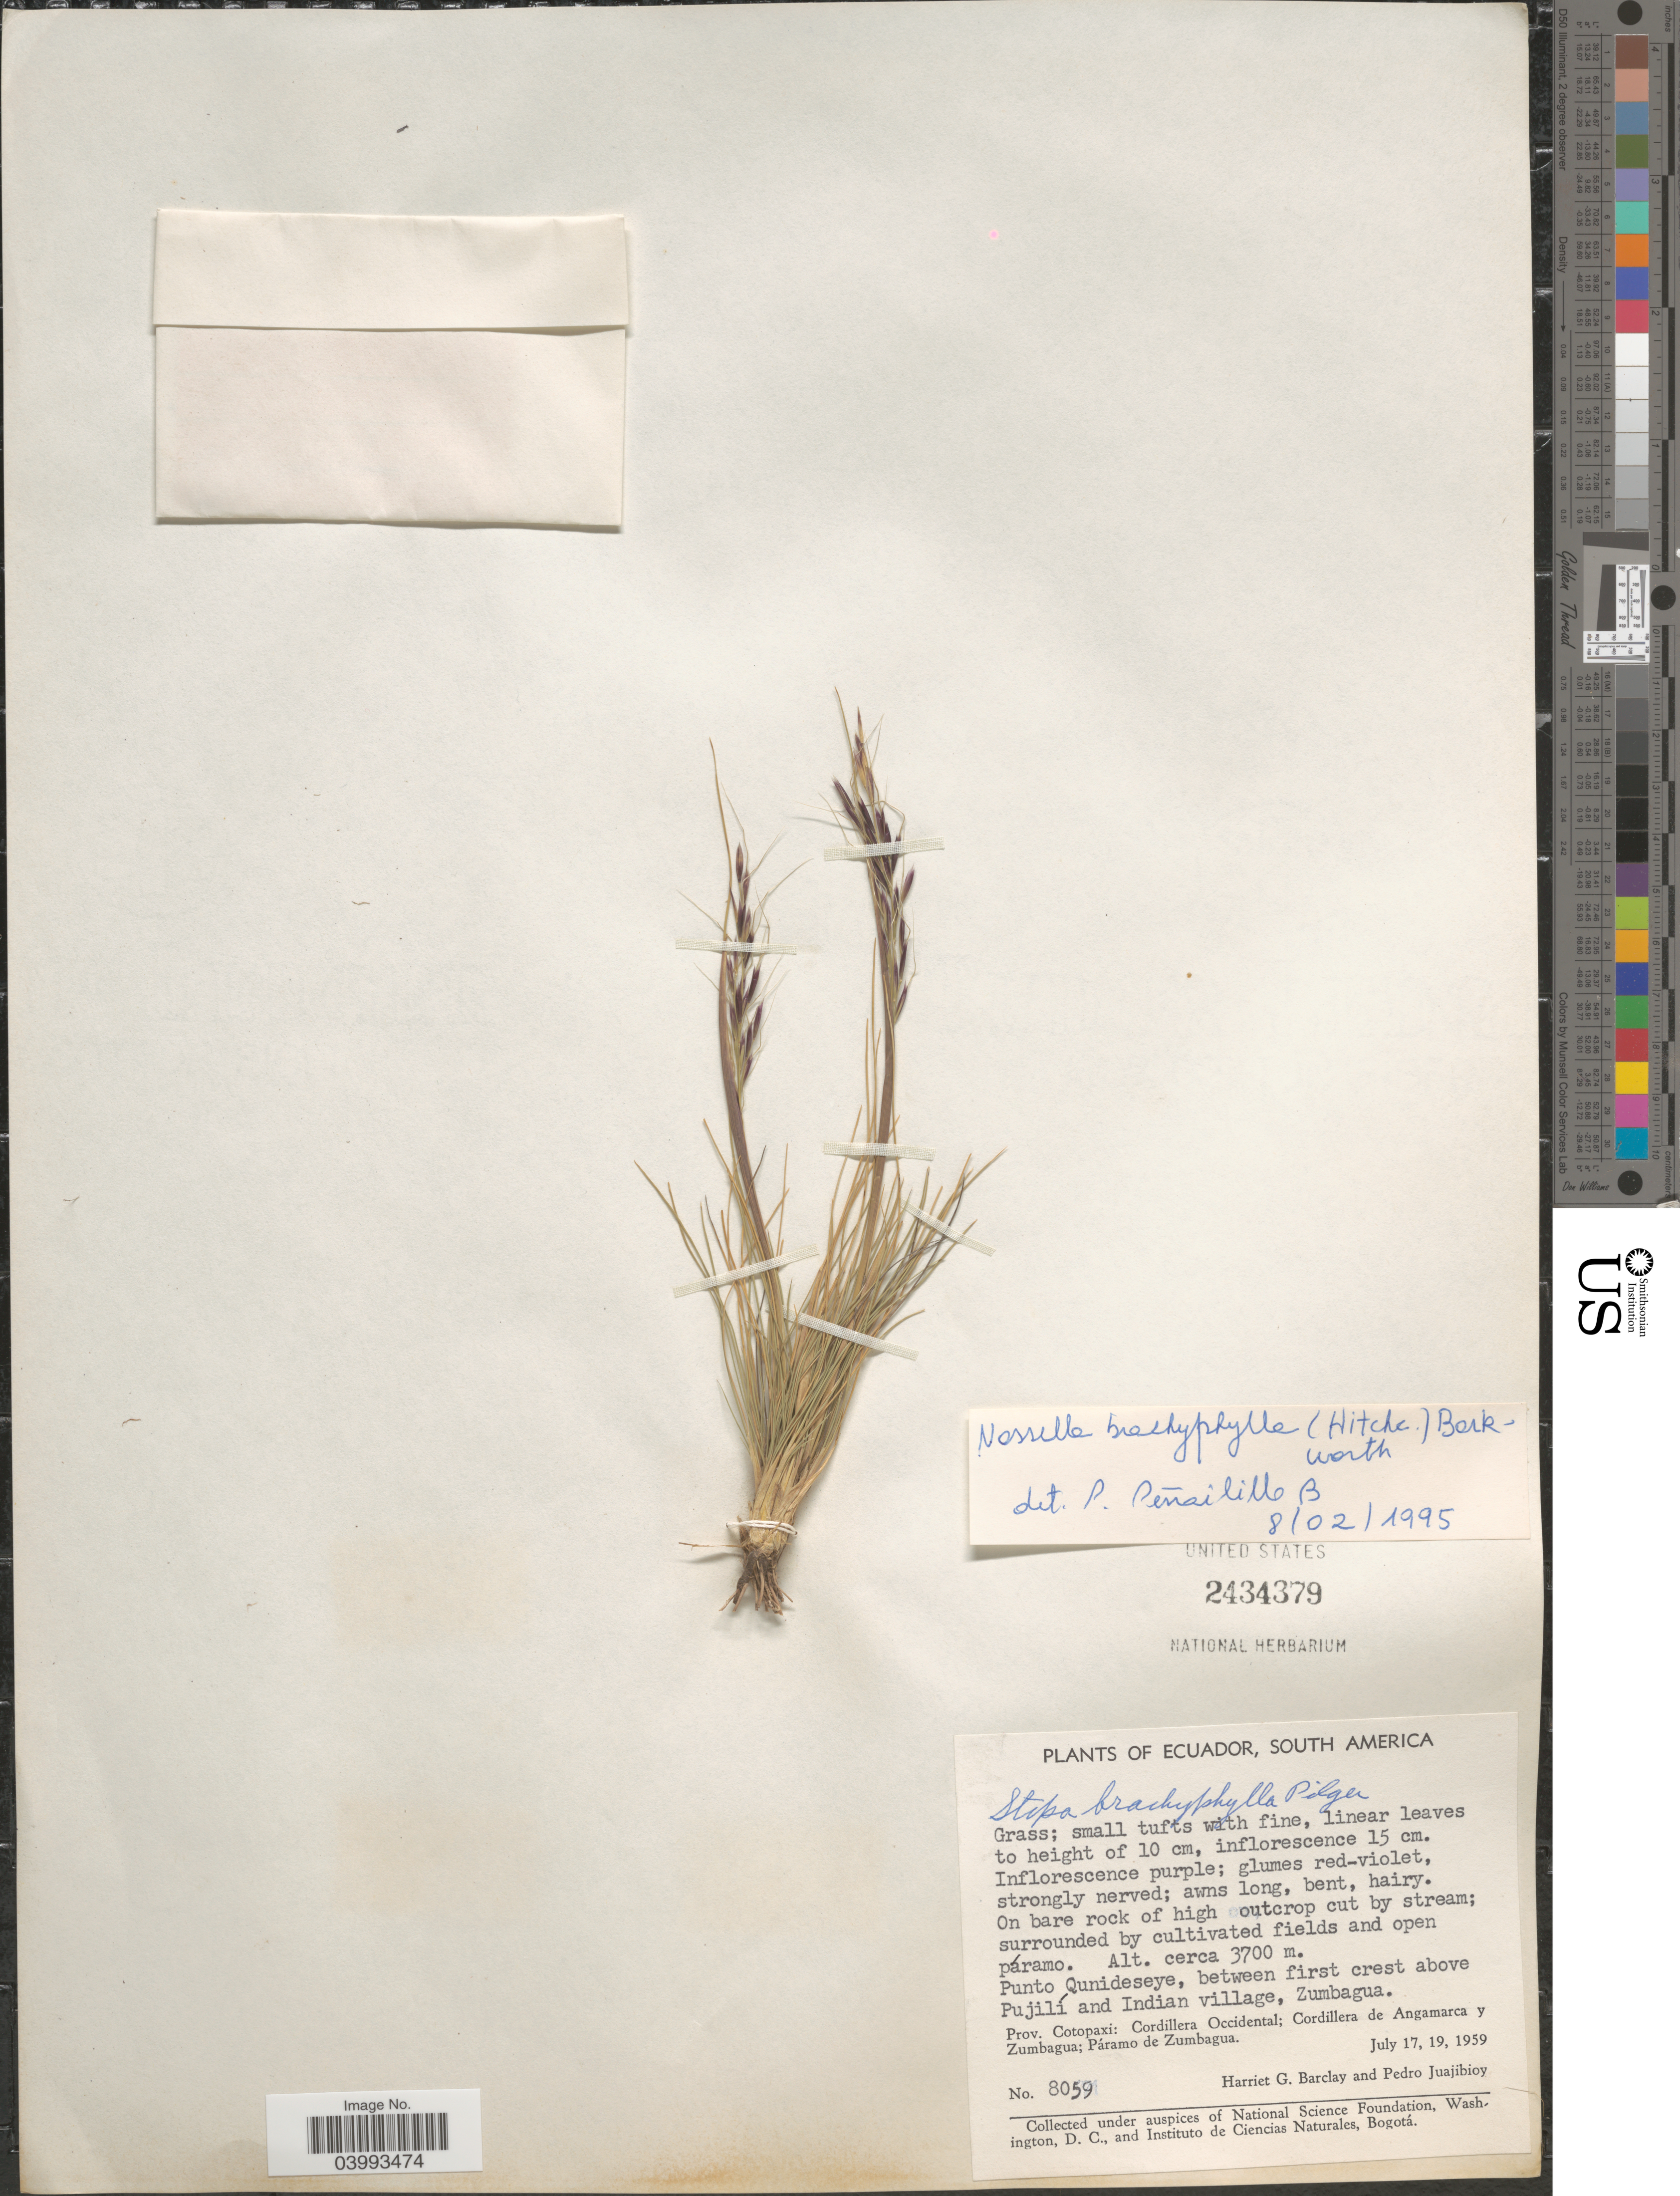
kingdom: Plantae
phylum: Tracheophyta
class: Liliopsida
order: Poales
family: Poaceae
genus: Nassella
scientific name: Nassella brachyphylla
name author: (Hitchc.) Barkworth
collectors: H. G. Barclay & P. Juajibioy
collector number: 8059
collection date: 1959-07-17/1959-07-19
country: Ecuador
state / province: Cotopaxi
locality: Punto Qunideseye, between first crest above Pujilí and Indian village, Zumbagua. Cordillera Occidental; Cordillera de Angamarca y Zumbagua; Páramo de Zumbagua.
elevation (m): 3700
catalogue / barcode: US 2434379